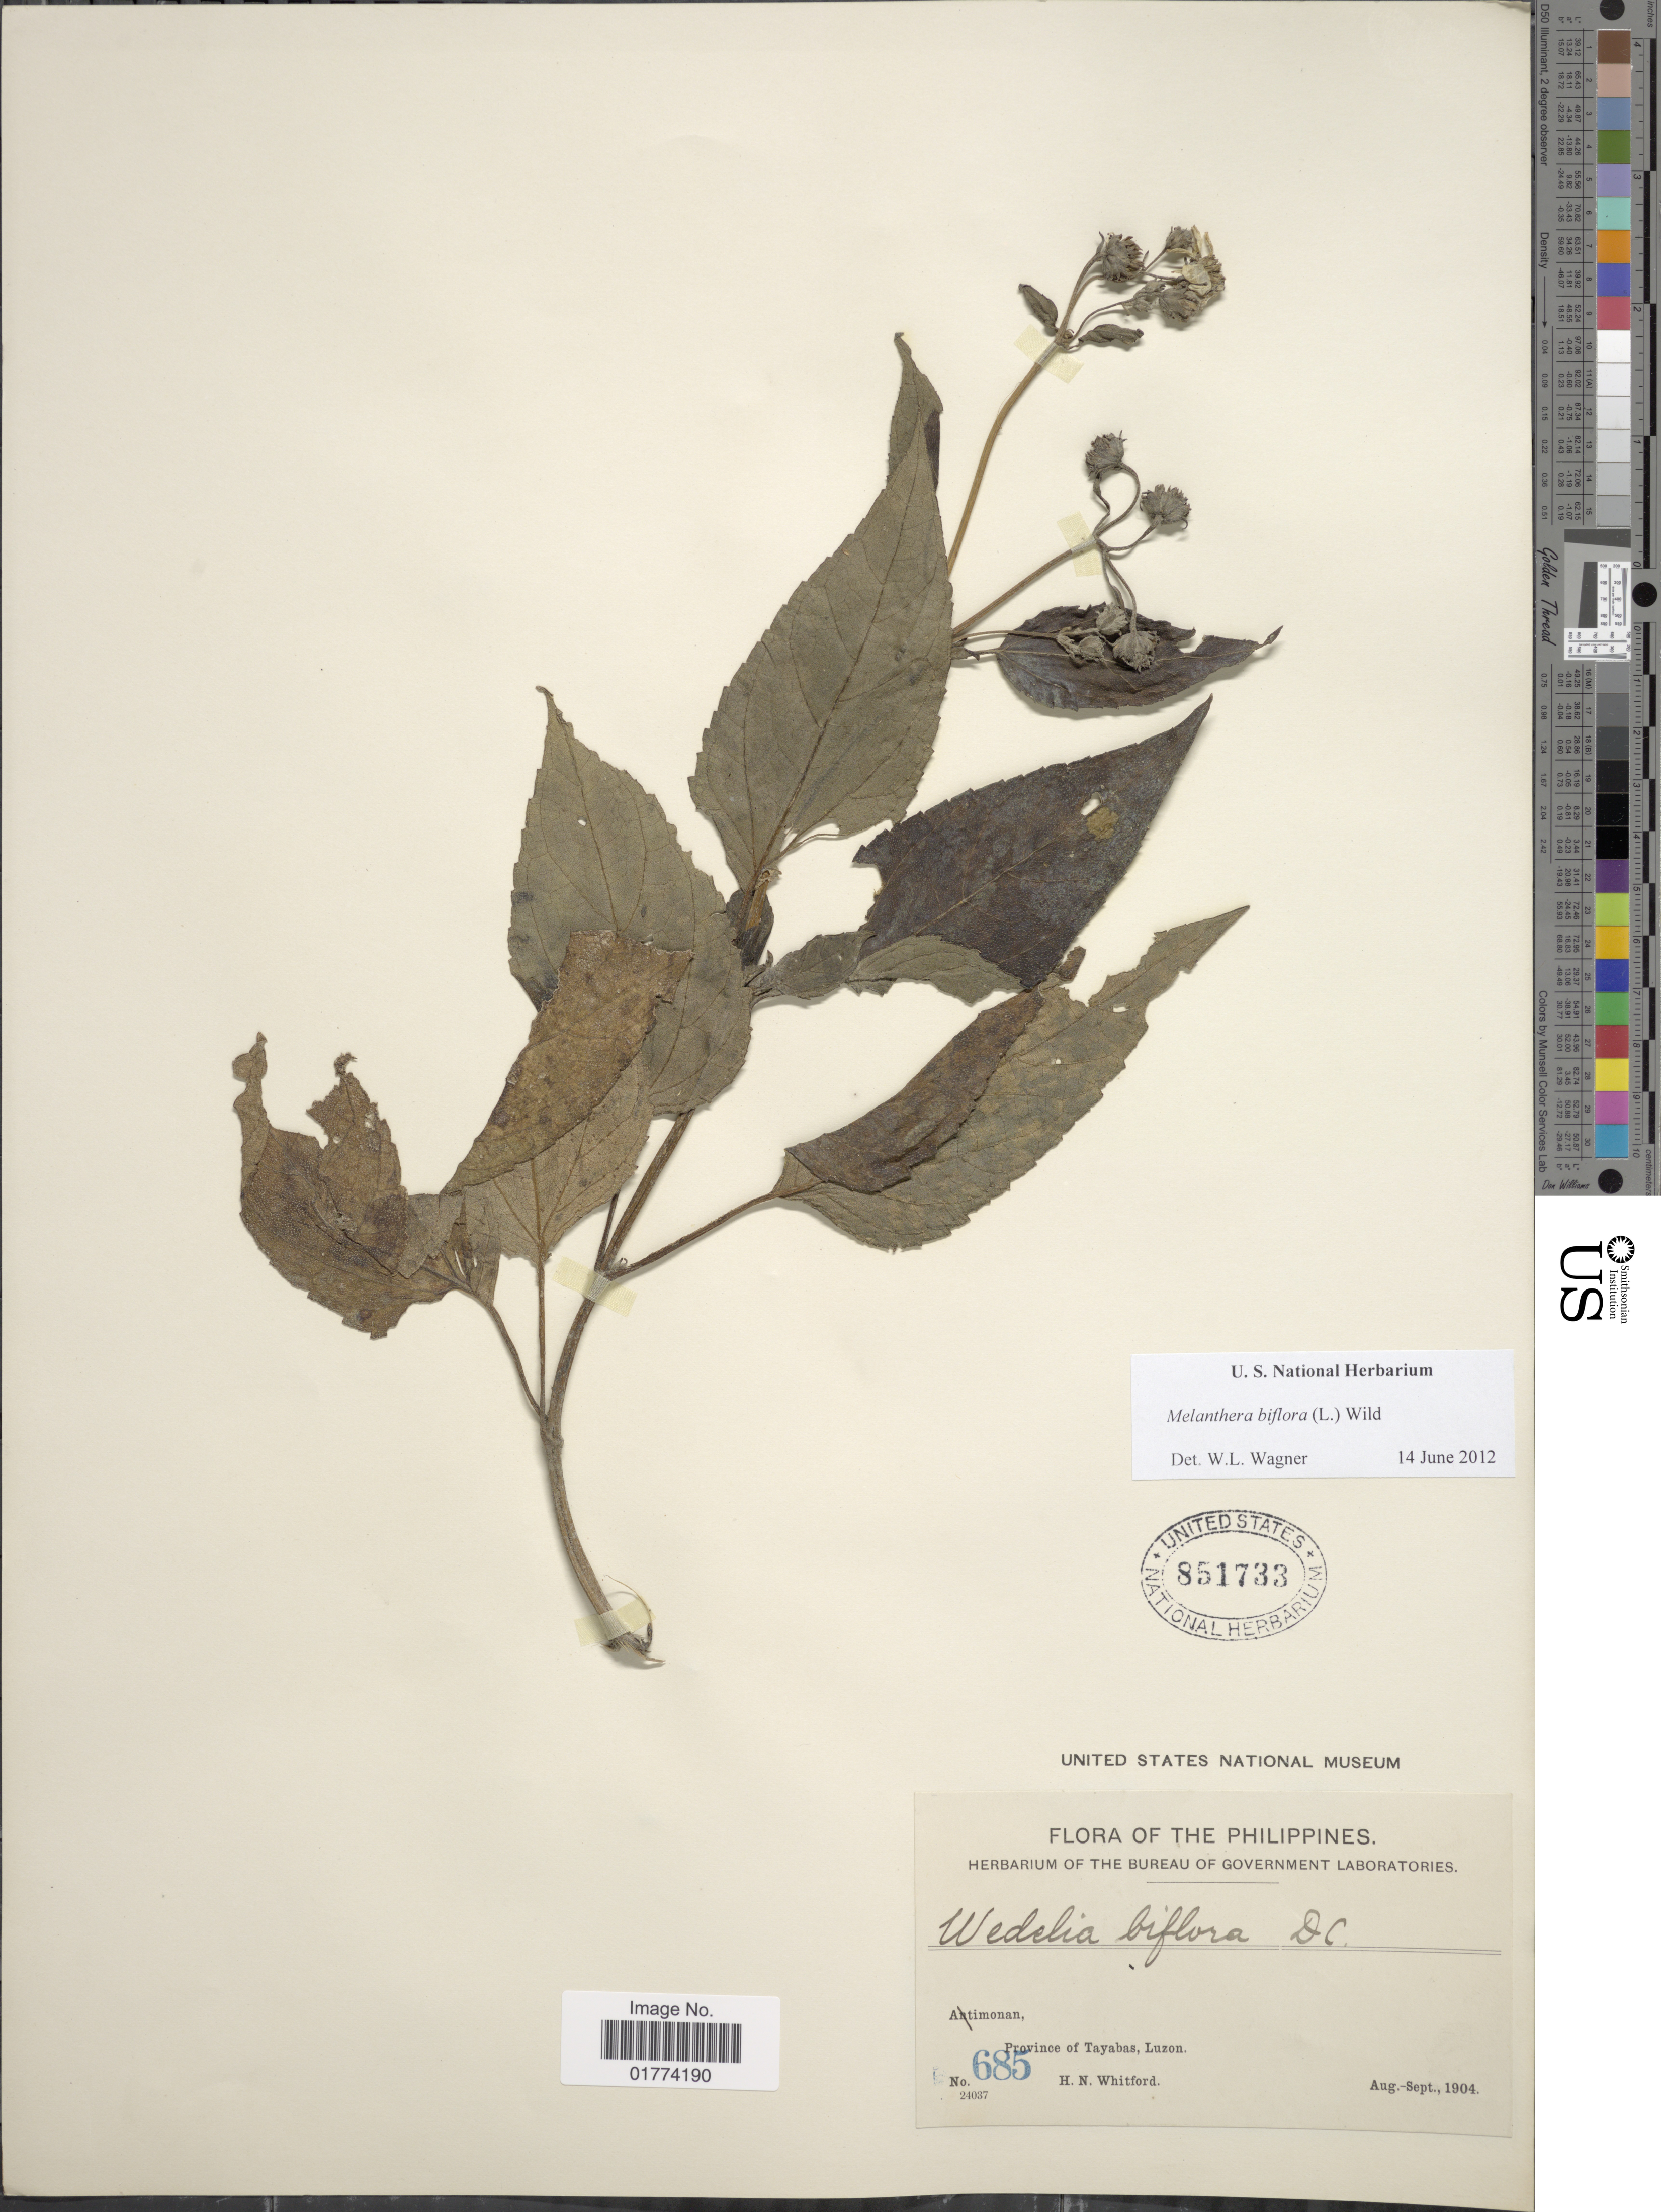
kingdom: Plantae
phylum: Tracheophyta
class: Magnoliopsida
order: Asterales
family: Asteraceae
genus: Wollastonia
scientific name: Wollastonia biflora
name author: (L.) DC.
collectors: H. N. Whitford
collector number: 685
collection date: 1904-08/1904-09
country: Philippines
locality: Atimonan, Province of Tayabas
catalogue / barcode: US 851733